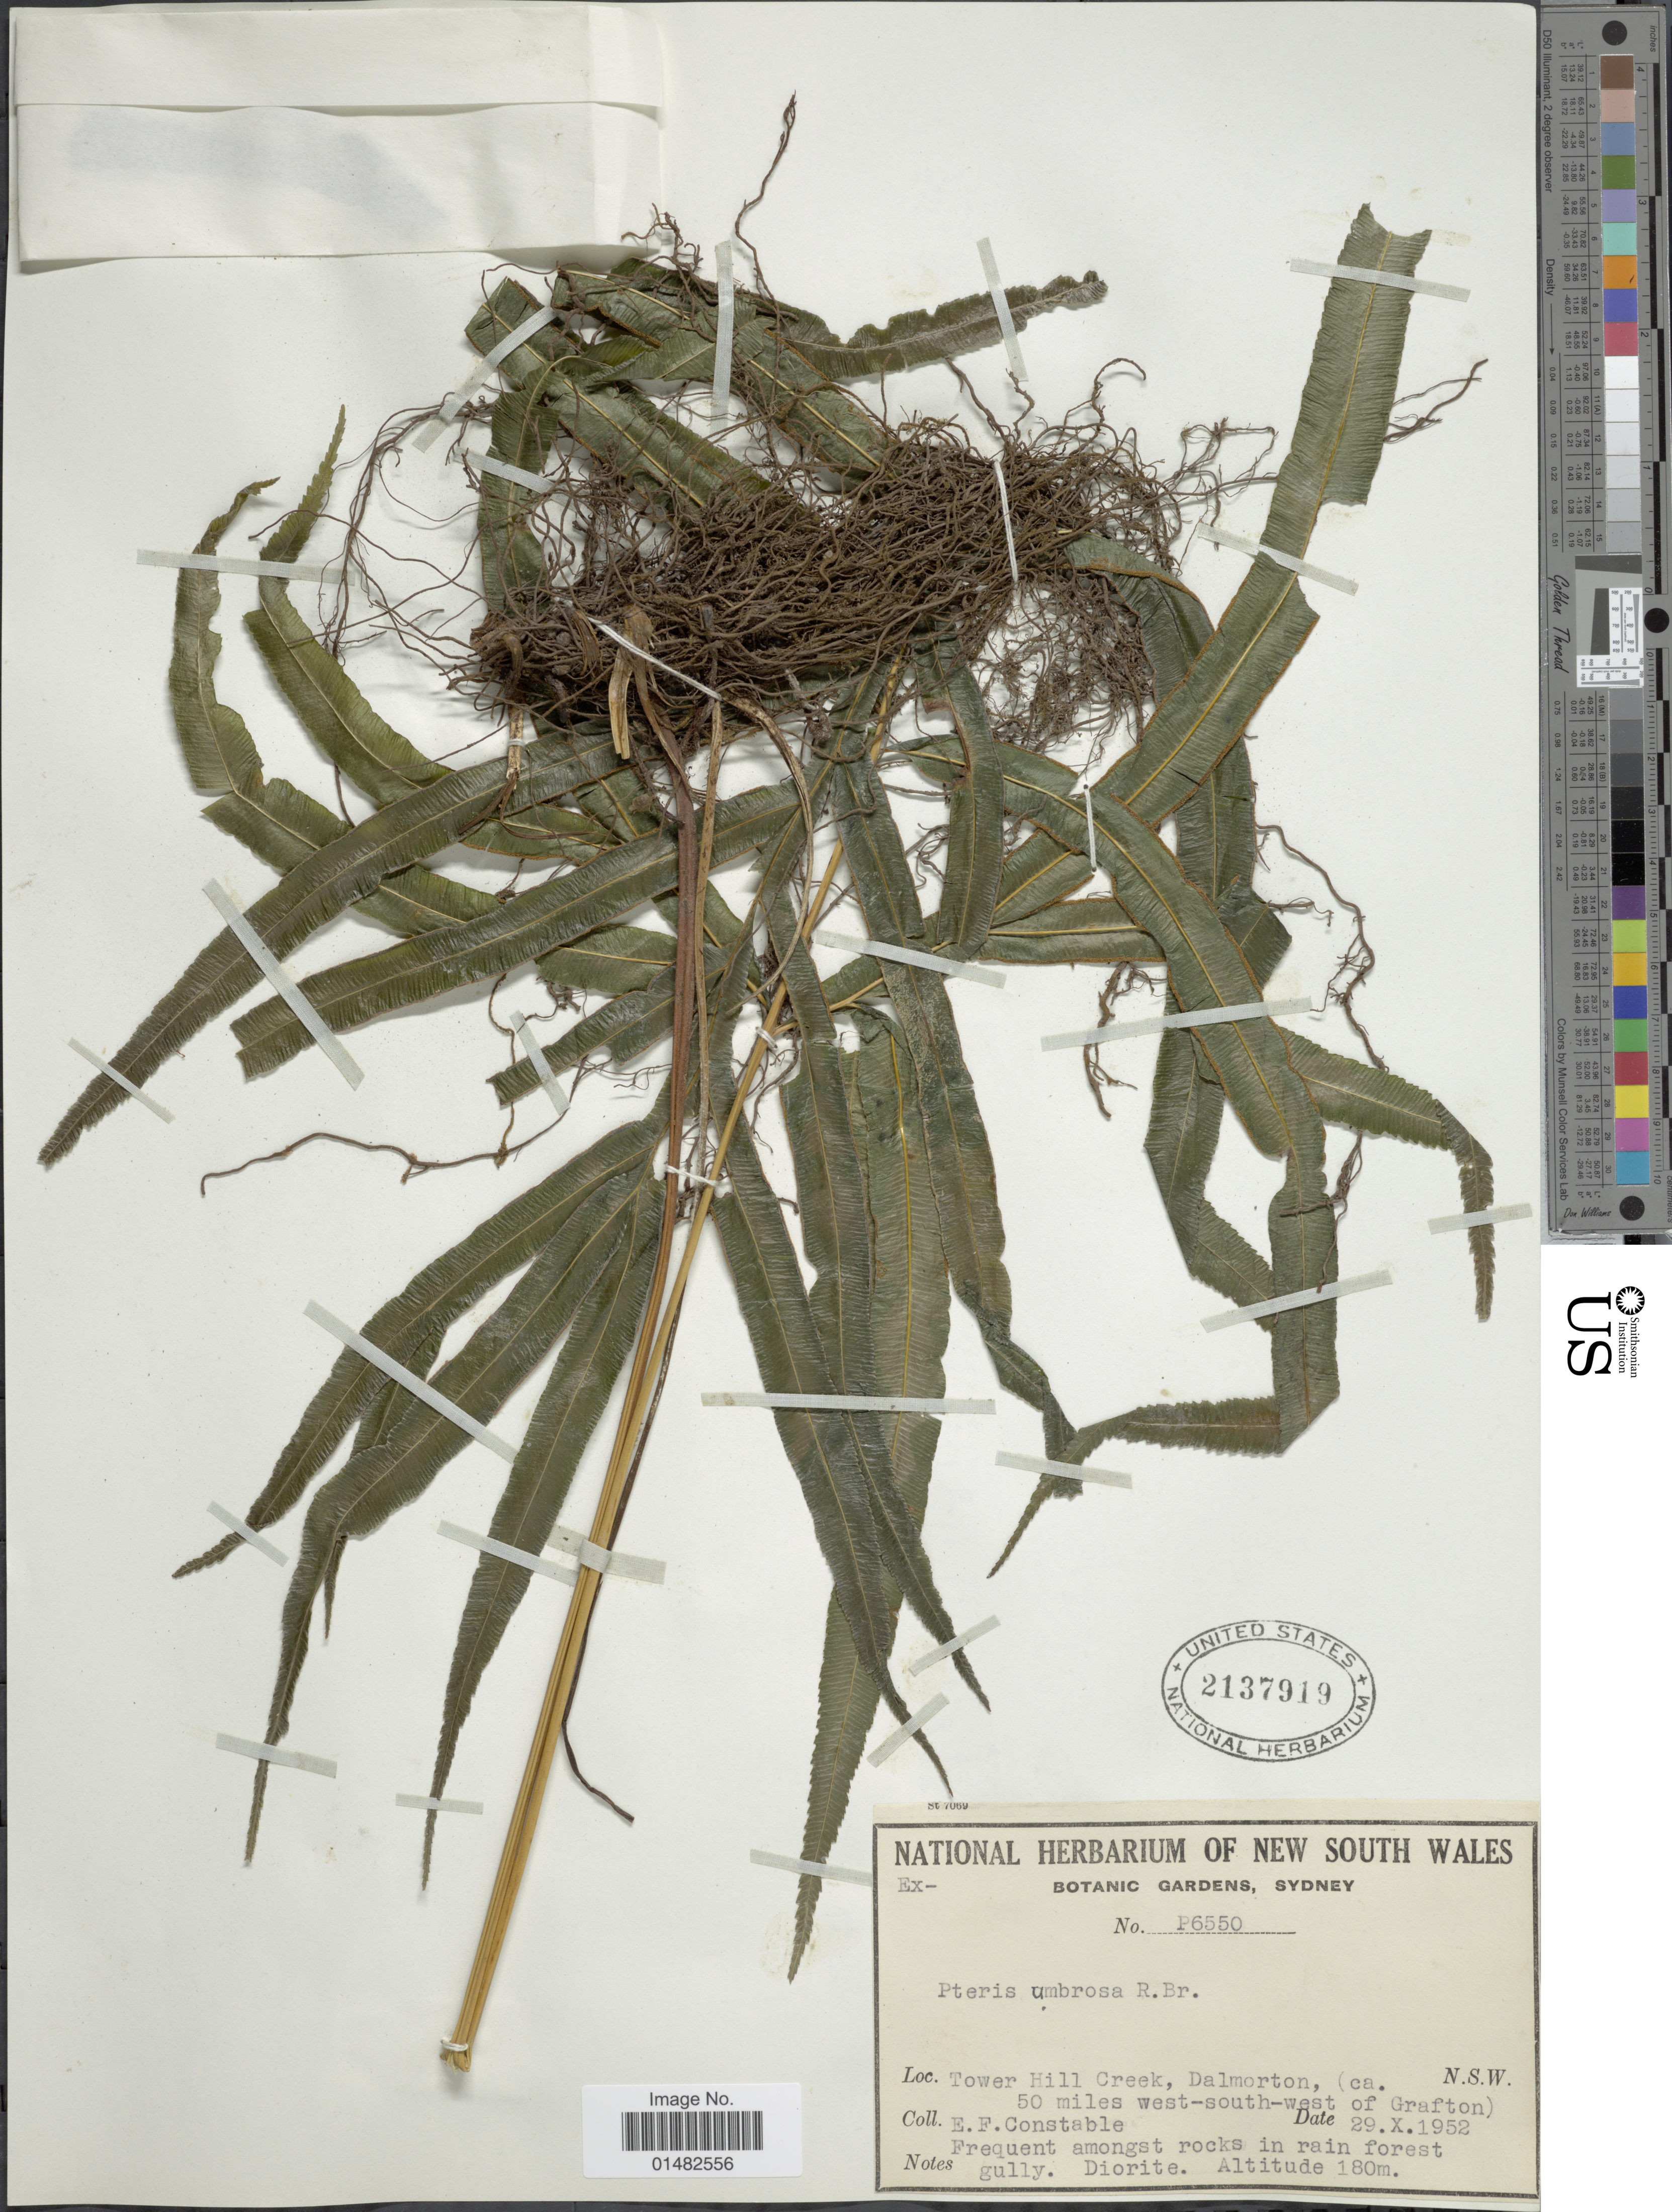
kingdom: Plantae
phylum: Tracheophyta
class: Polypodiopsida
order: Polypodiales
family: Pteridaceae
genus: Pteris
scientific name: Pteris umbrosa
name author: R. Br.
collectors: E. F. Constable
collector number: P6550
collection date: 1952-10-29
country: Australia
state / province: New South Wales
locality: Tower Hill Creek, Dalmorton, (ca. 50 miles west-south-west of Grafton), N.S.W.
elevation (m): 180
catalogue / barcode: US 2137919